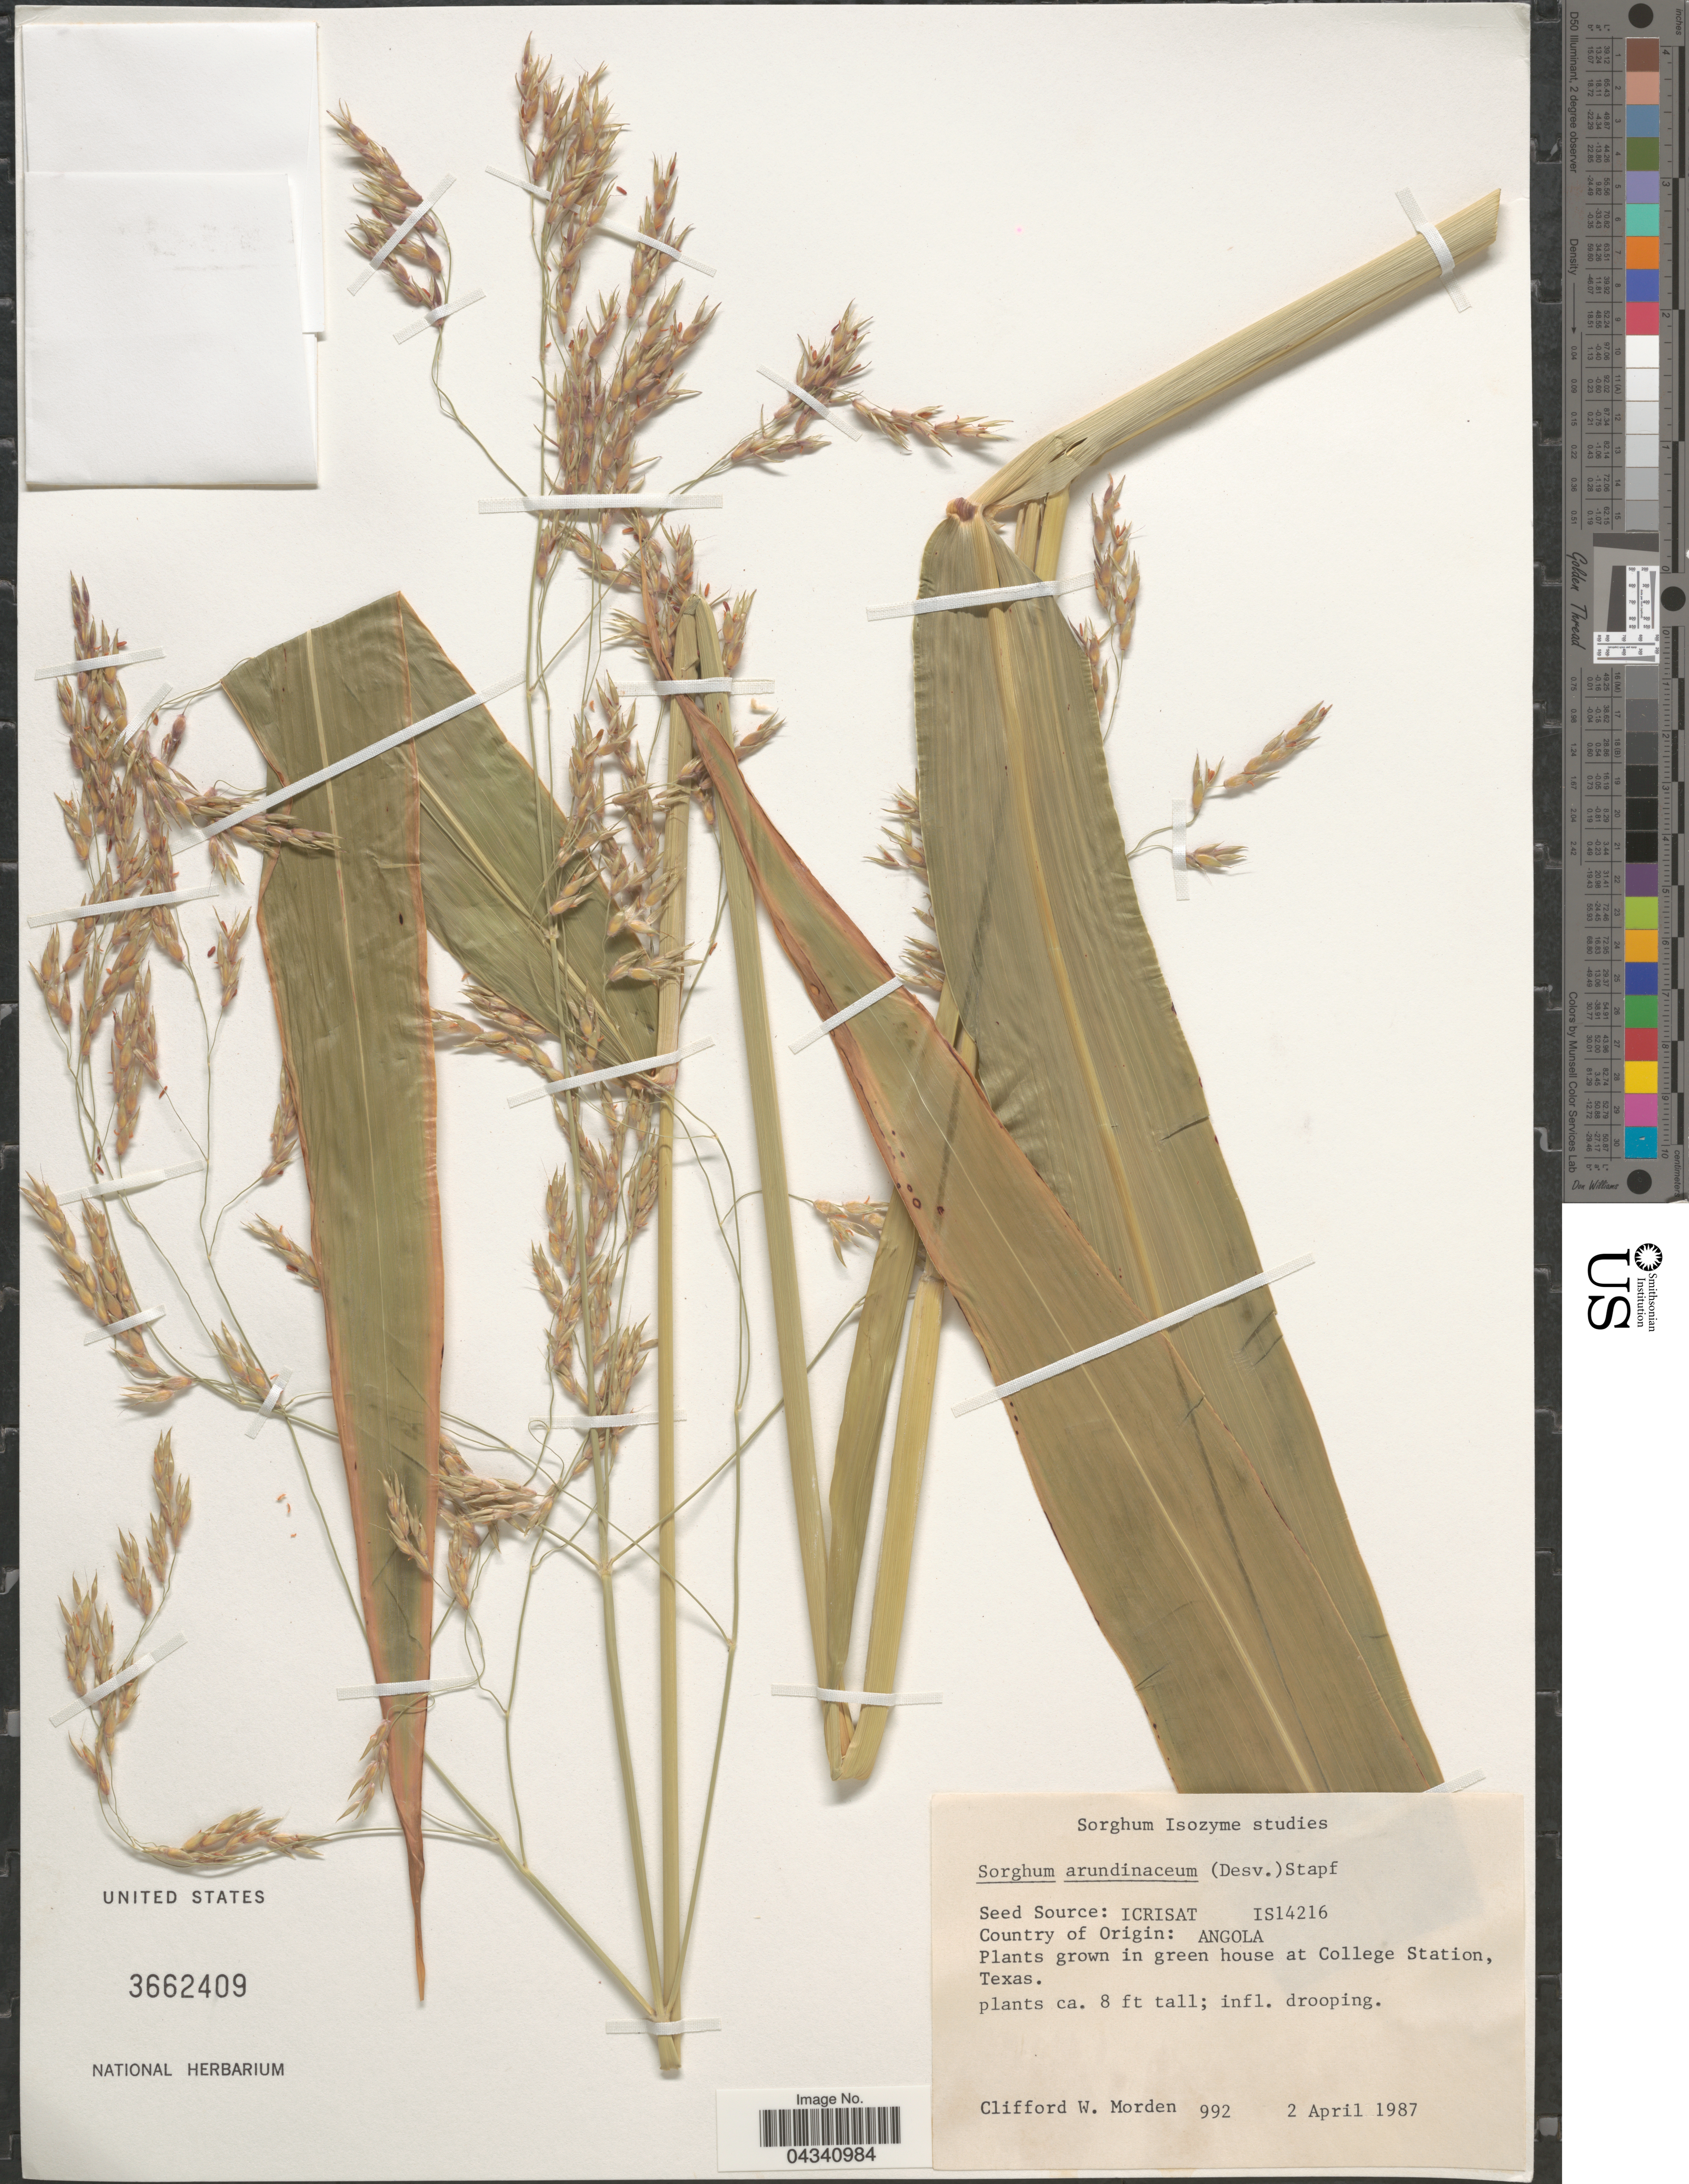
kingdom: Plantae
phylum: Tracheophyta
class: Liliopsida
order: Poales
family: Poaceae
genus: Sorghum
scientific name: Sorghum arundinaceum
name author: (Desv.) Stapf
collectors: C. W. Morden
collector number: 992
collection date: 1987-04-02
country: United States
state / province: Texas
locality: In green house at College Station.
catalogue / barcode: US 3662409